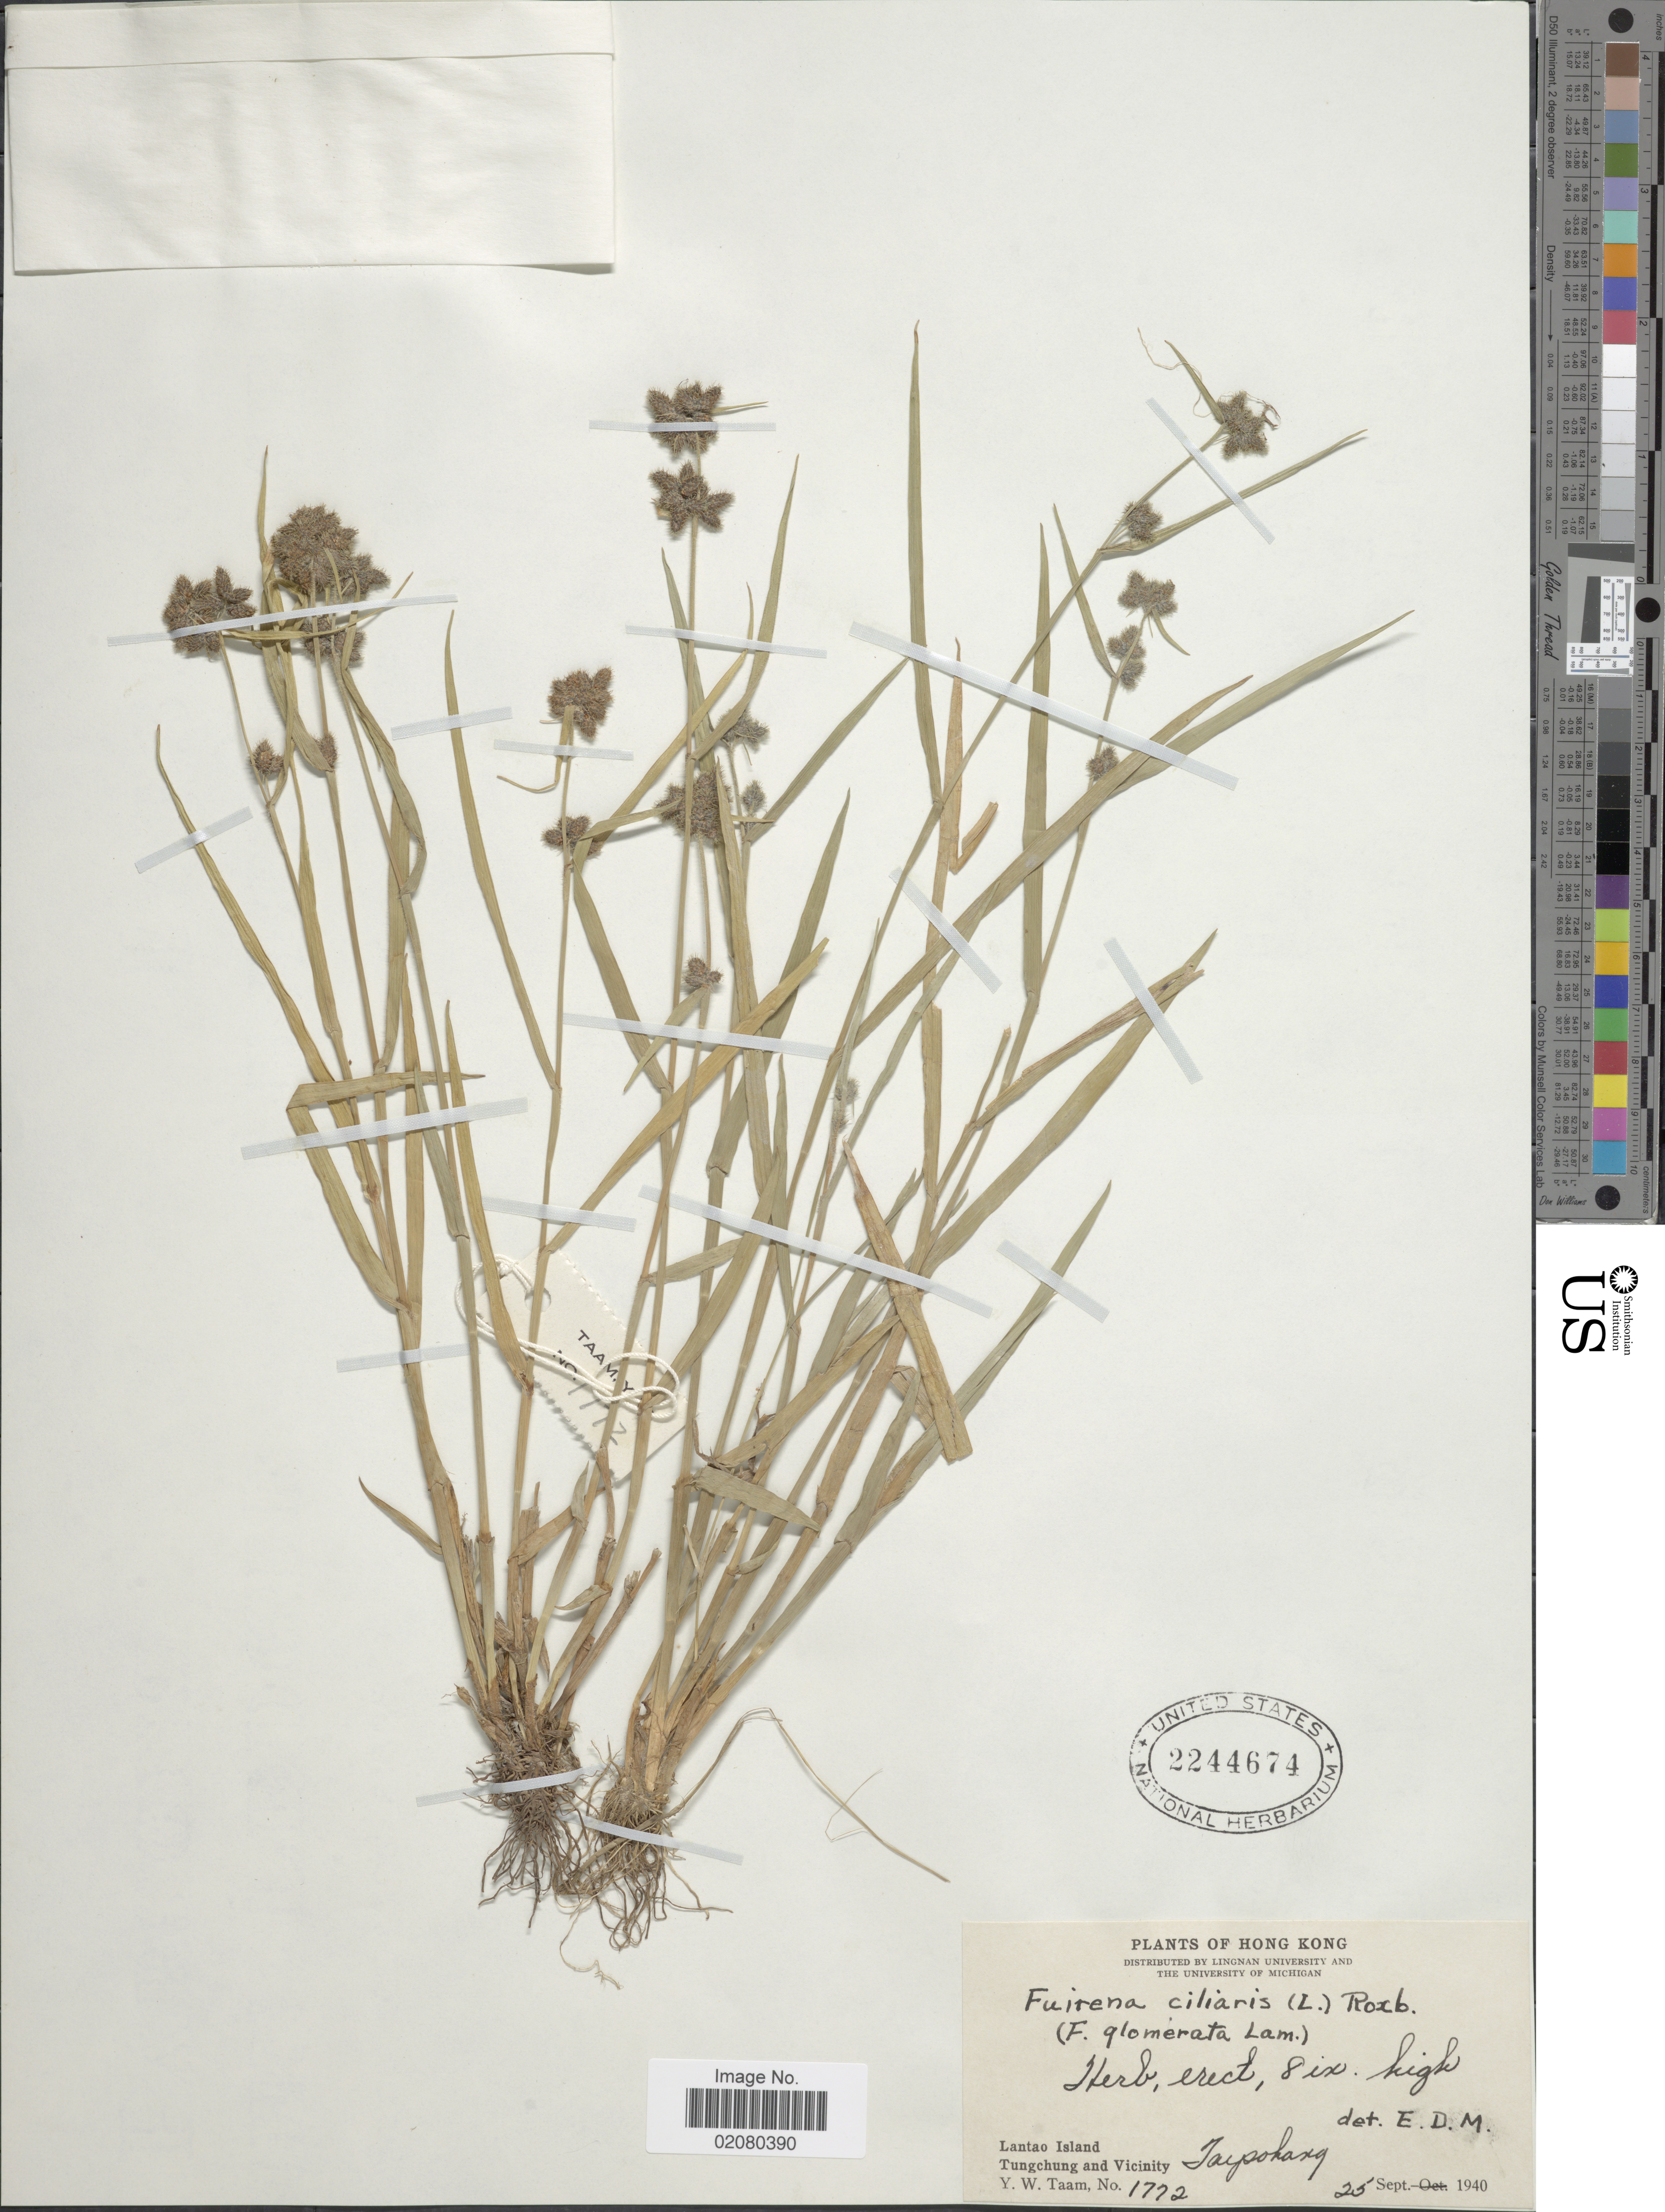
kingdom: Plantae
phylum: Tracheophyta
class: Liliopsida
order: Poales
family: Cyperaceae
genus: Fuirena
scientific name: Fuirena ciliaris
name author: (L.) Roxb.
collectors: Y. W. Taam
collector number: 1772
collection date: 1940-09-25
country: China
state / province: Hong Kong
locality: Lantao Island, Tungchung and Vicinity, Jaipohang [interpreted].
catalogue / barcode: US 2244674